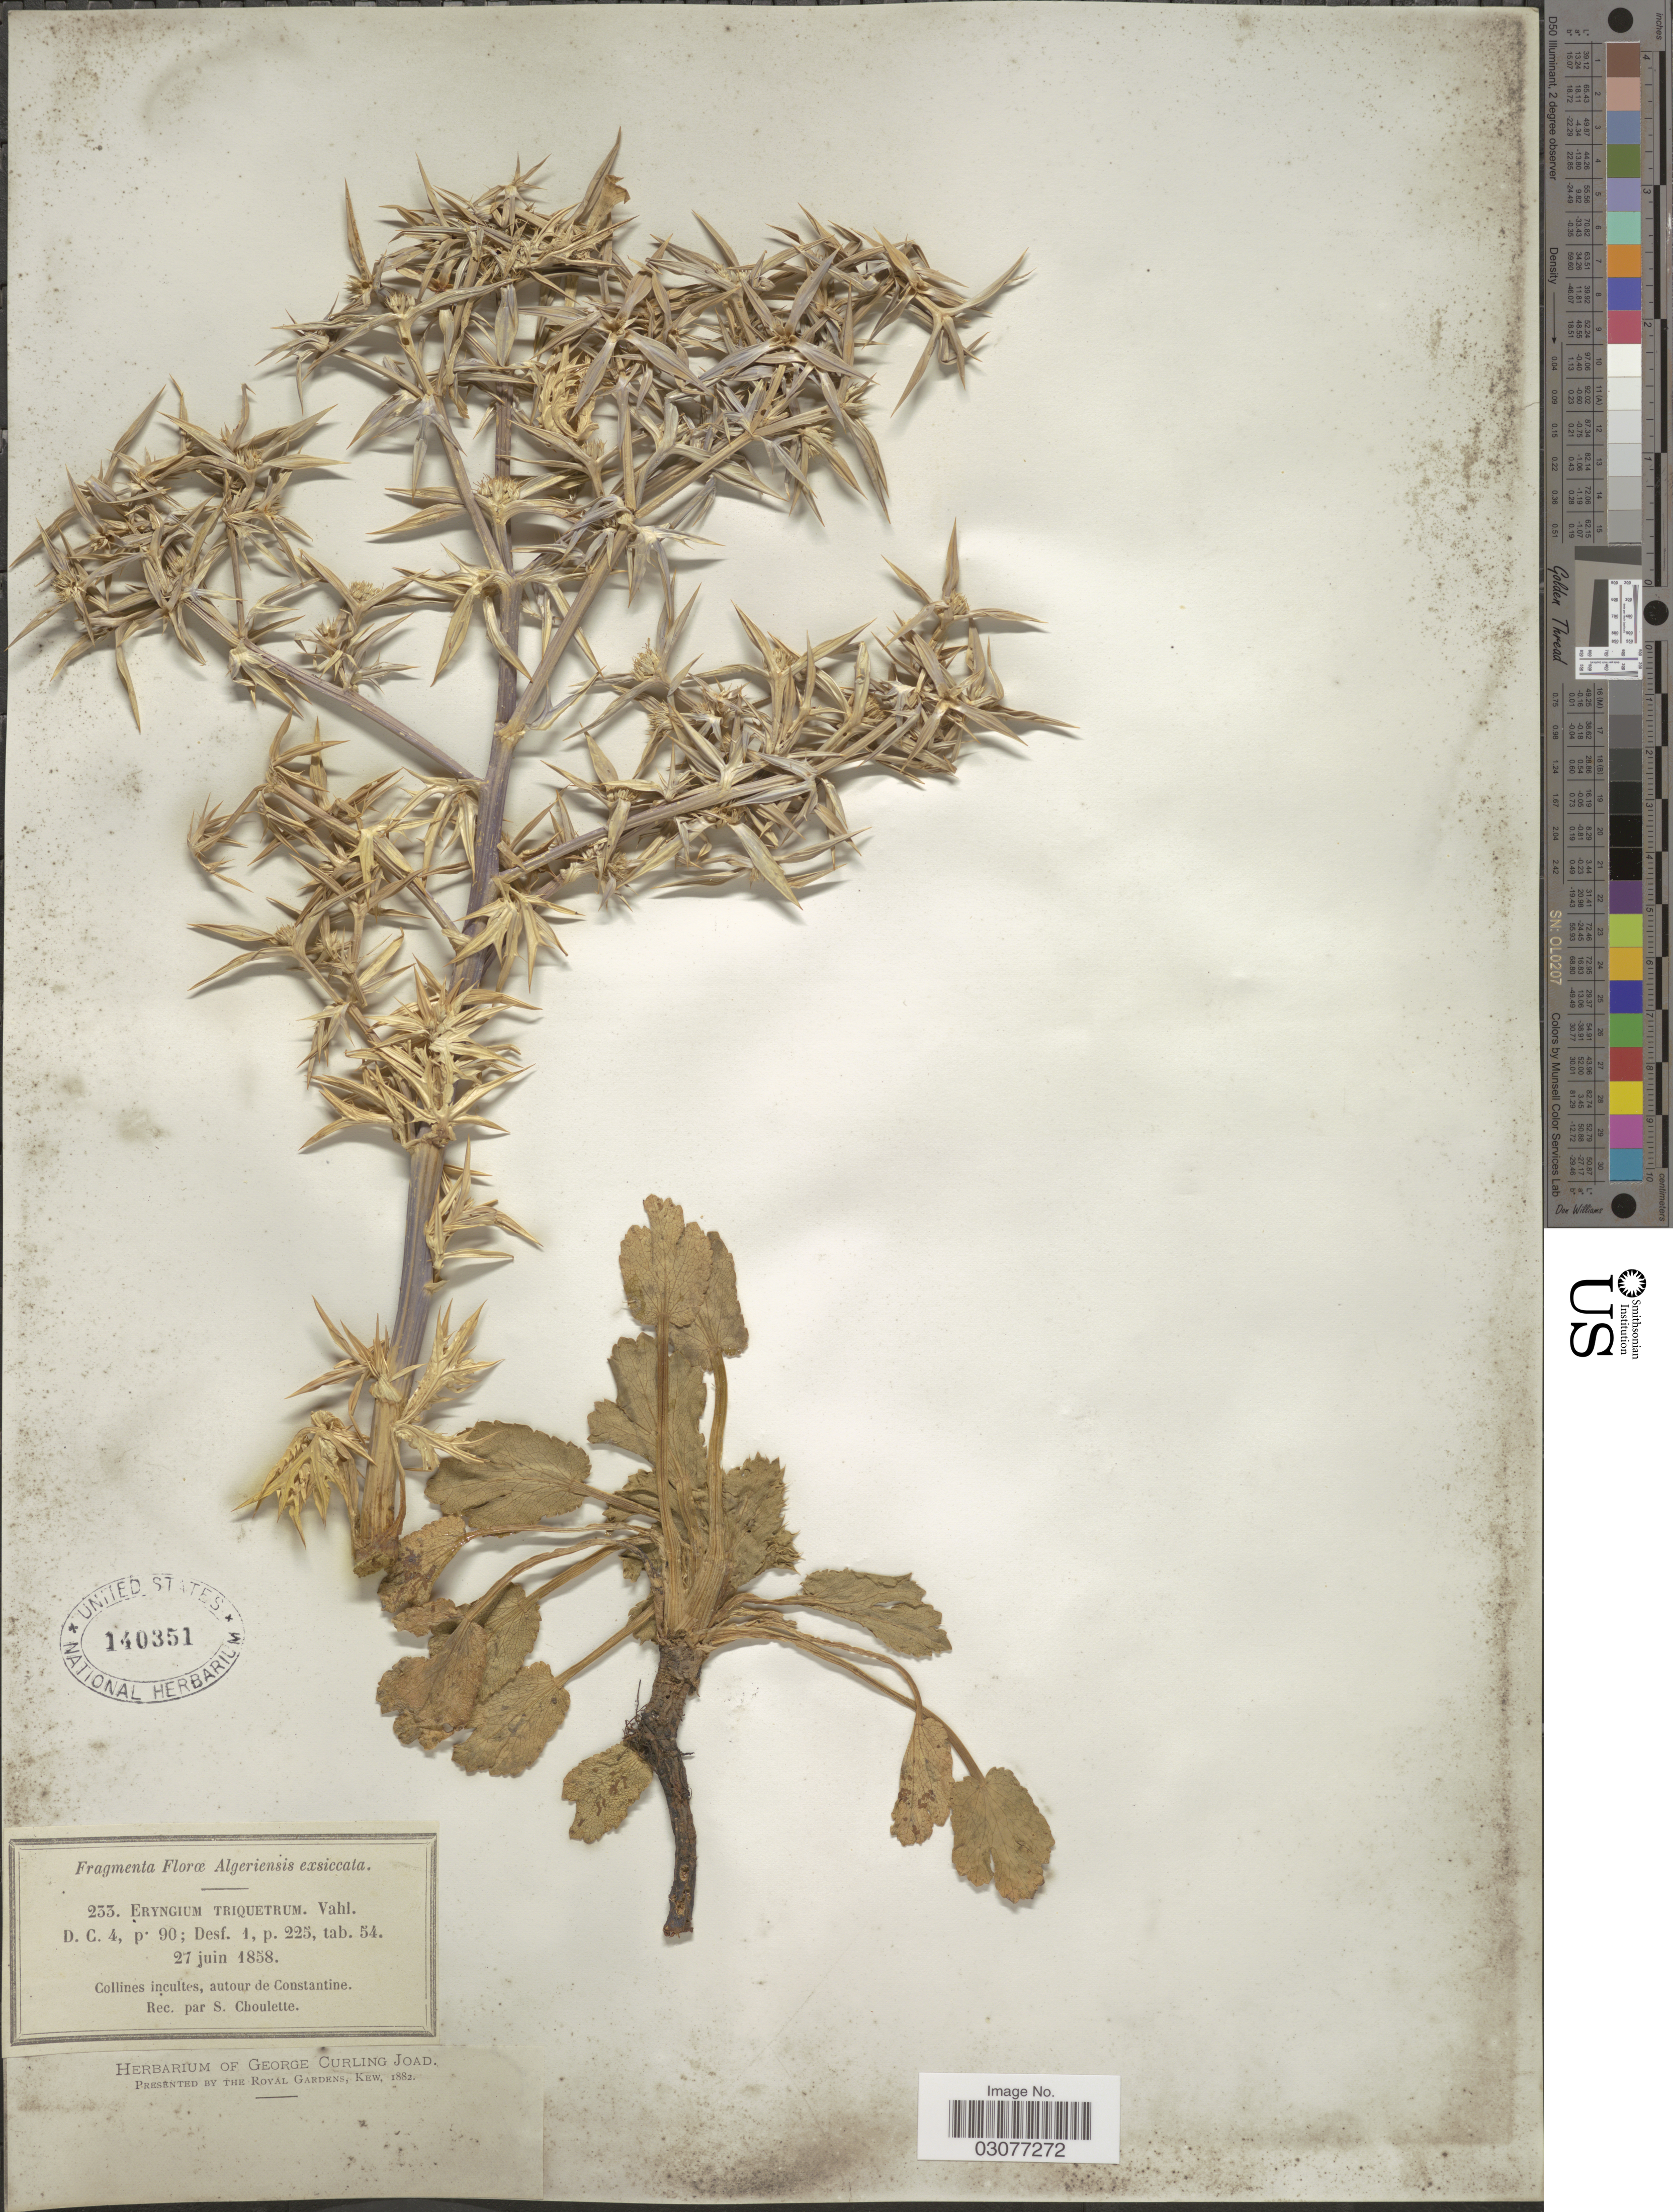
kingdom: Plantae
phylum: Tracheophyta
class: Magnoliopsida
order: Apiales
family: Apiaceae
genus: Eryngium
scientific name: Eryngium triquetrum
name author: Vahl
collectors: S. Choulette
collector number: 233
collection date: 1858-06-27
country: Algeria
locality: Algeriensis, Collines incultes, autour de Constantine.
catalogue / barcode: US 140351